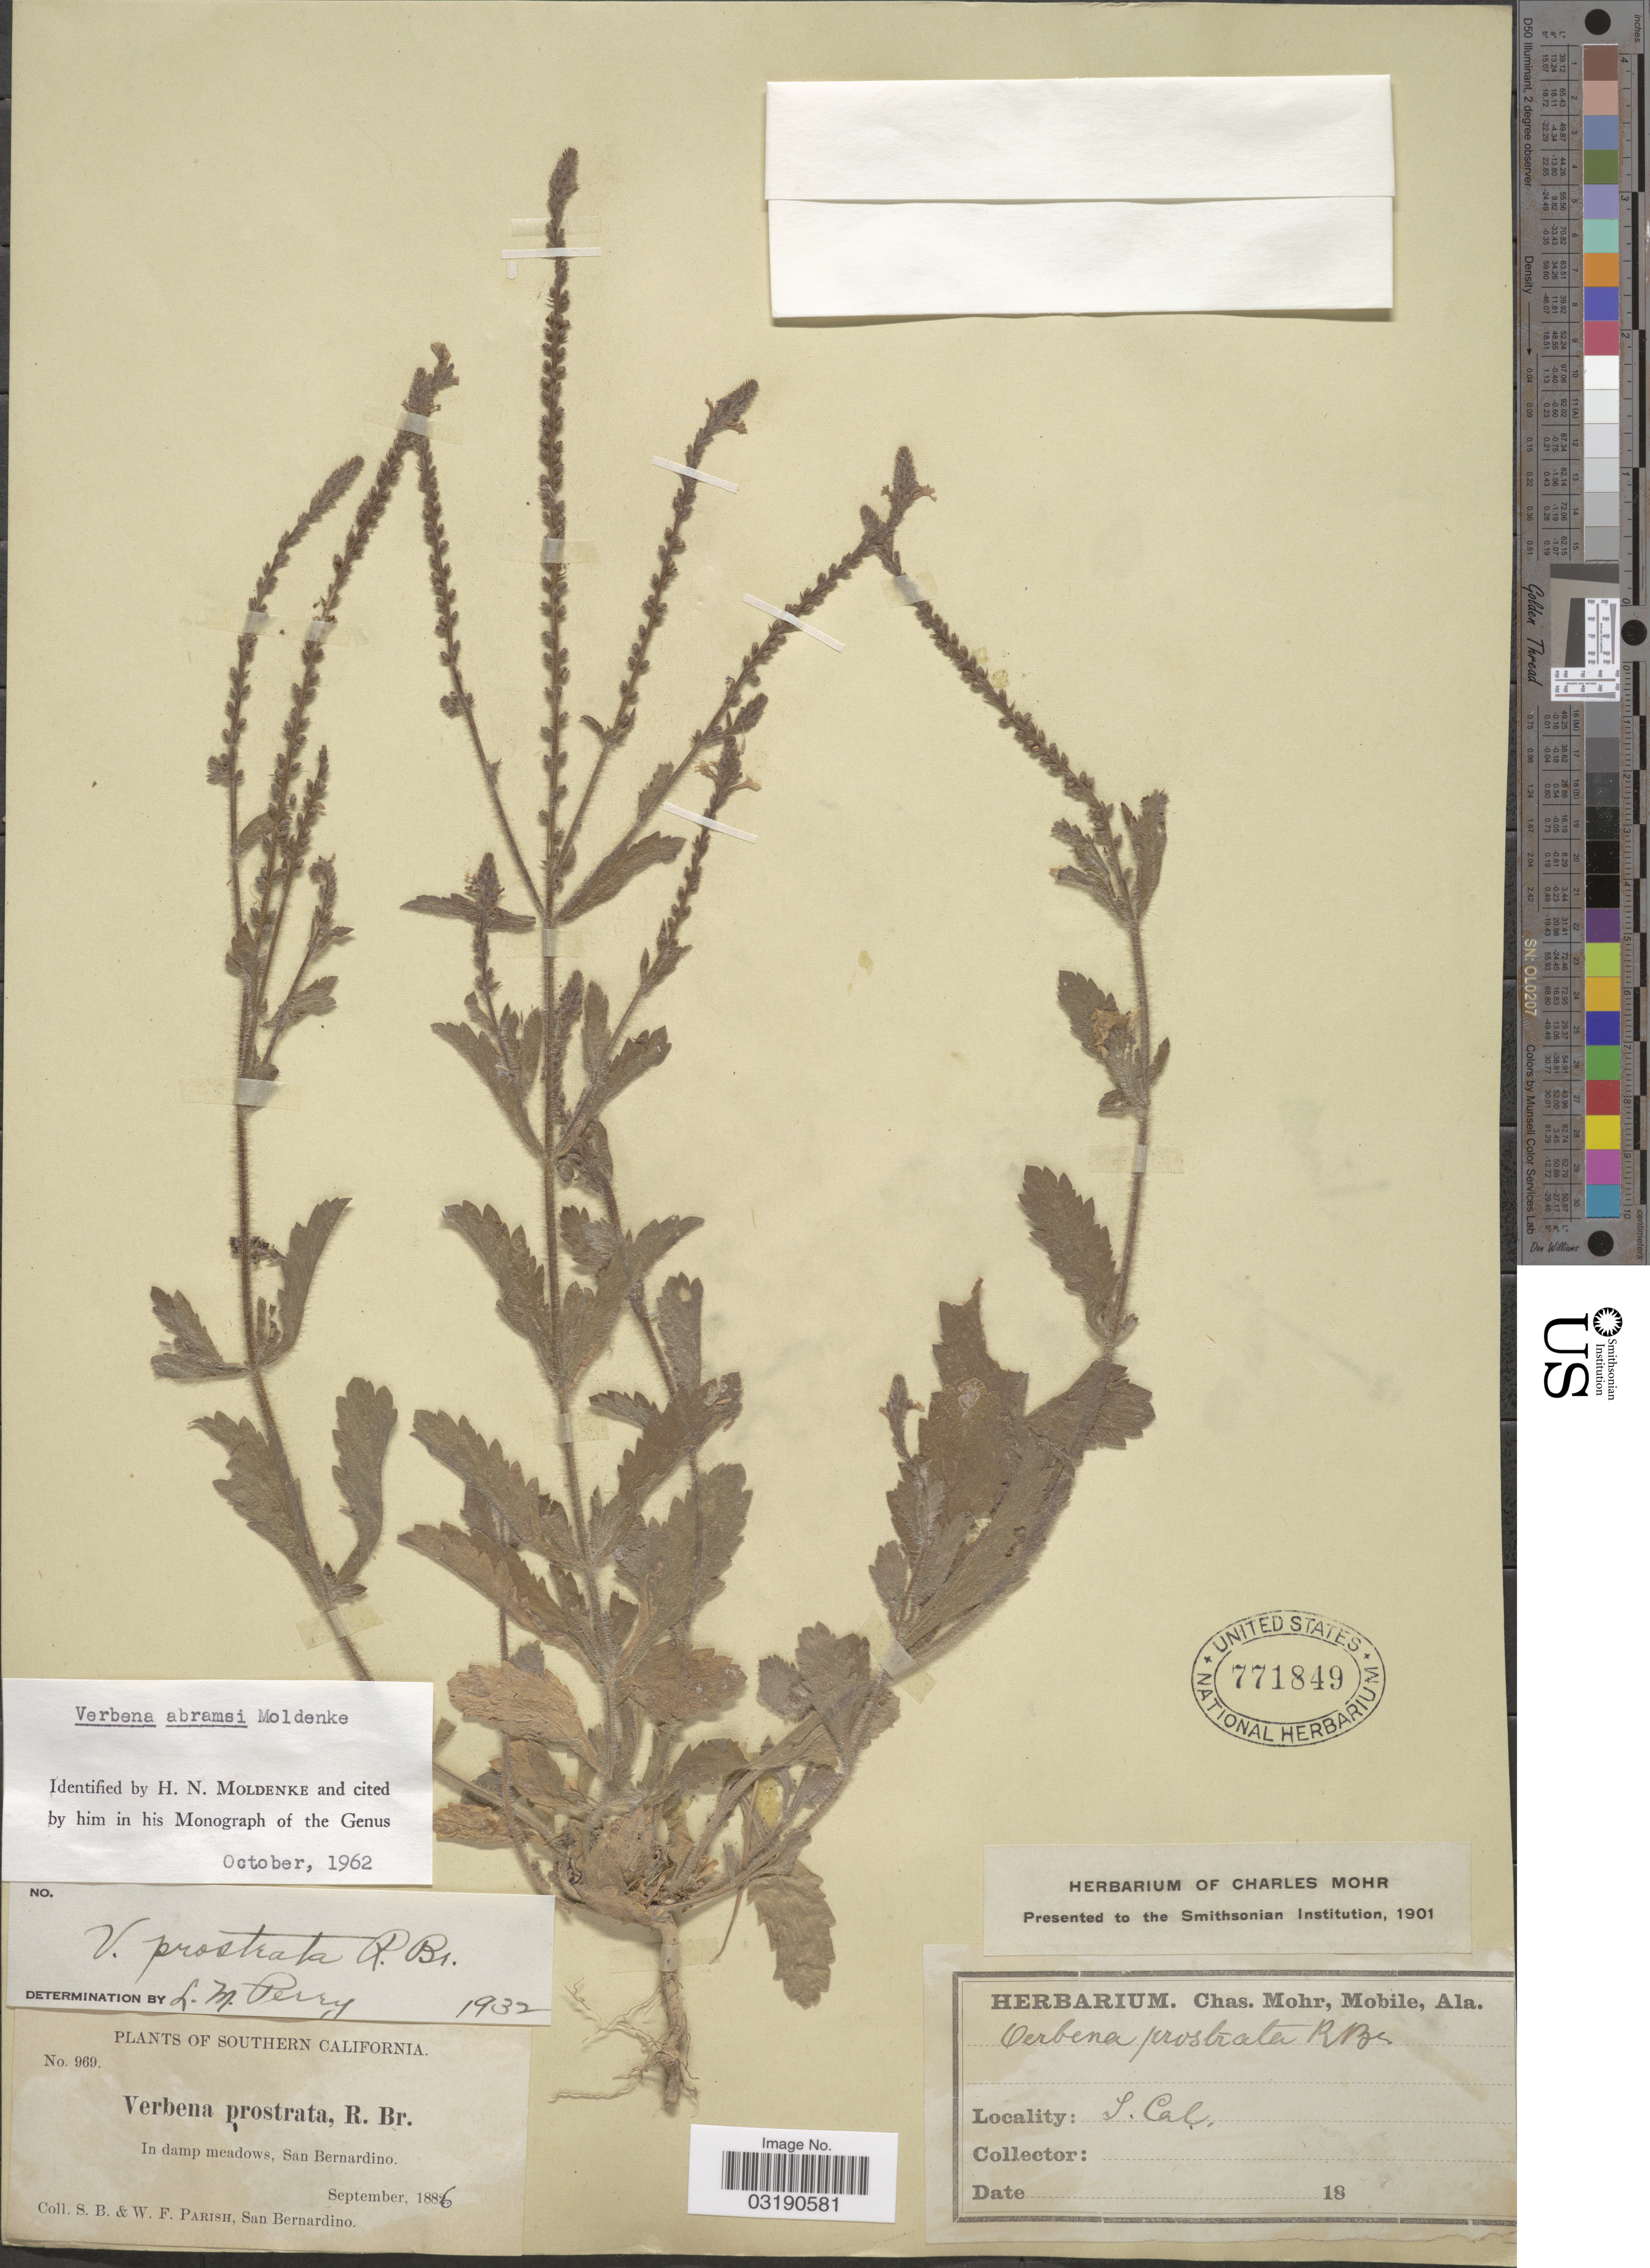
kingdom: Plantae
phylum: Tracheophyta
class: Magnoliopsida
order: Lamiales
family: Verbenaceae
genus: Verbena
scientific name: Verbena abramsii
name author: Moldenke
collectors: S. B. Parish & W. F. Parish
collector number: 969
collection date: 1886-09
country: United States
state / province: California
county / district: San Bernardino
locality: Southern California, San Bernardino.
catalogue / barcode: US 771849